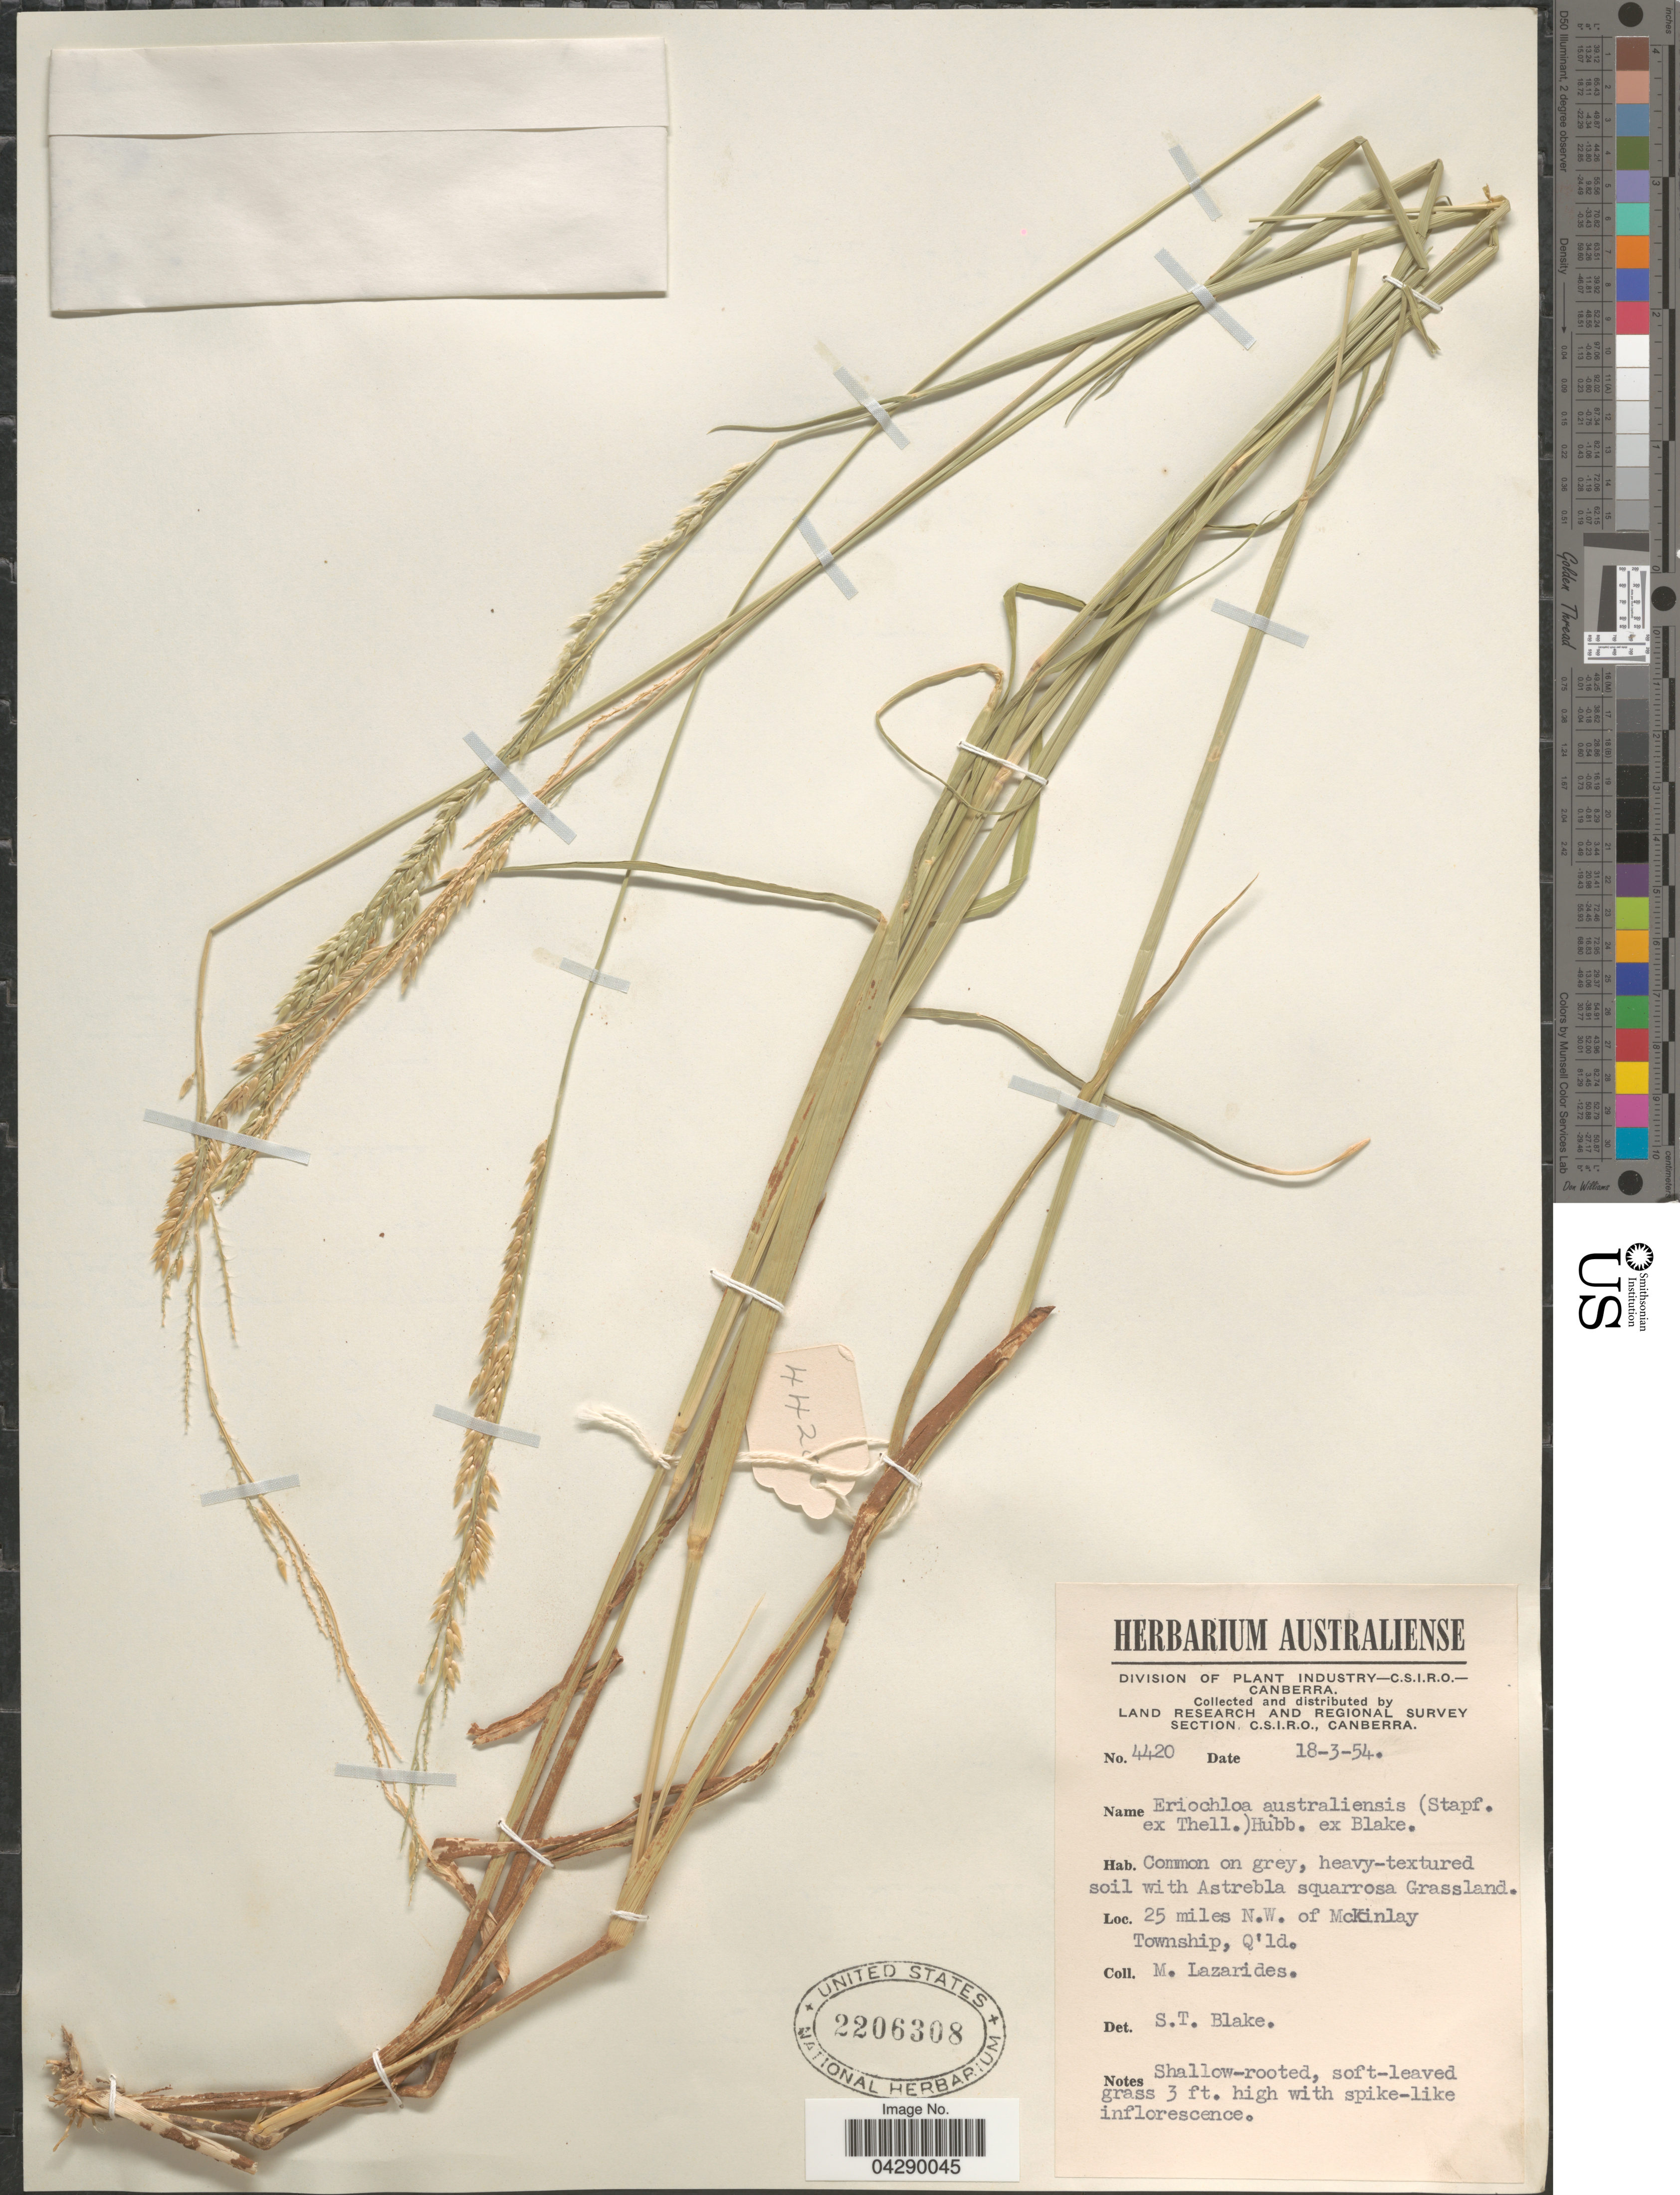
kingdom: Plantae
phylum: Tracheophyta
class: Liliopsida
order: Poales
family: Poaceae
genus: Eriochloa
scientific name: Eriochloa australiensis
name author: Thellung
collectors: M. Lazarides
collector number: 4420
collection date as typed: Transcribed d/m/y: 18/3/54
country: Australia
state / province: Queensland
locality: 25 miles N.W. of McKinlay Township.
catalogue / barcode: US 2206308